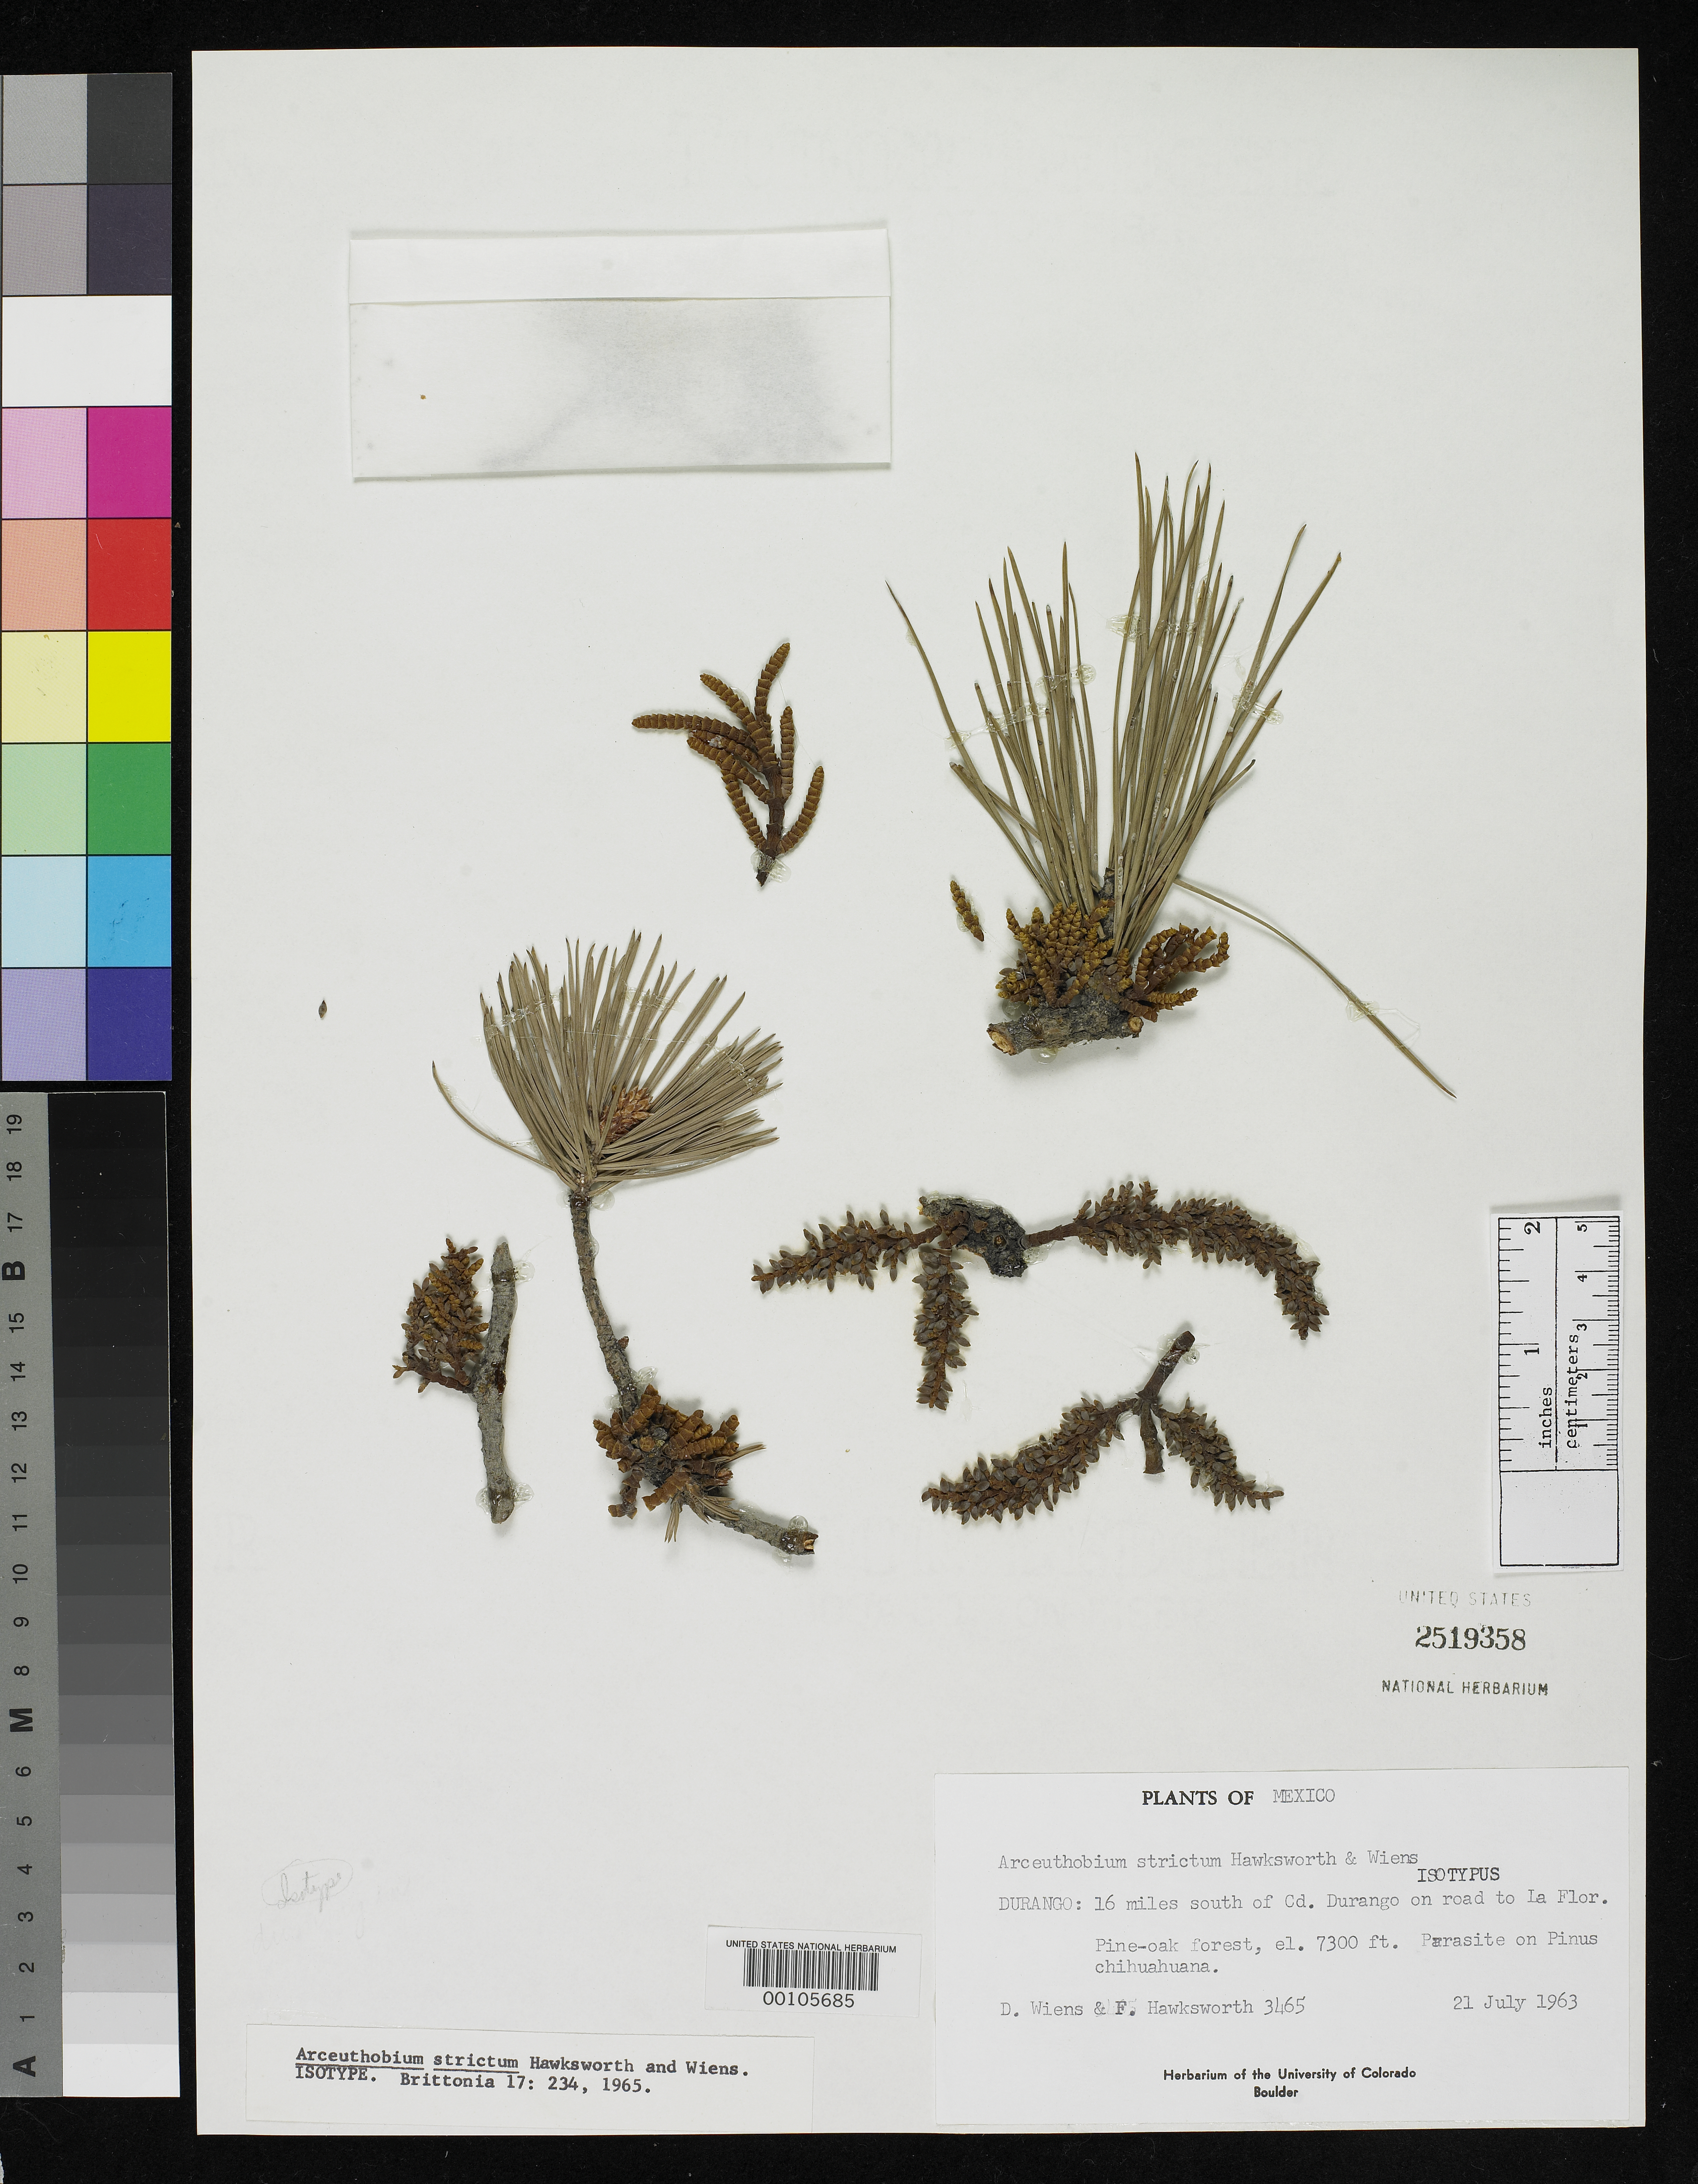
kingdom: Plantae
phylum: Tracheophyta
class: Magnoliopsida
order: Santalales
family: Viscaceae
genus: Arceuthobium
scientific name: Arceuthobium strictum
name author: Hawksw. & Wiens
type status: Isotype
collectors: D. Wiens & F. G. Hawksworth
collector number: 3465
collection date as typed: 21 Jul 1963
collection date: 1963-07-21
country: Mexico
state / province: Durango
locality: S of Cuidad Durango.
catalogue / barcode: US 2519358